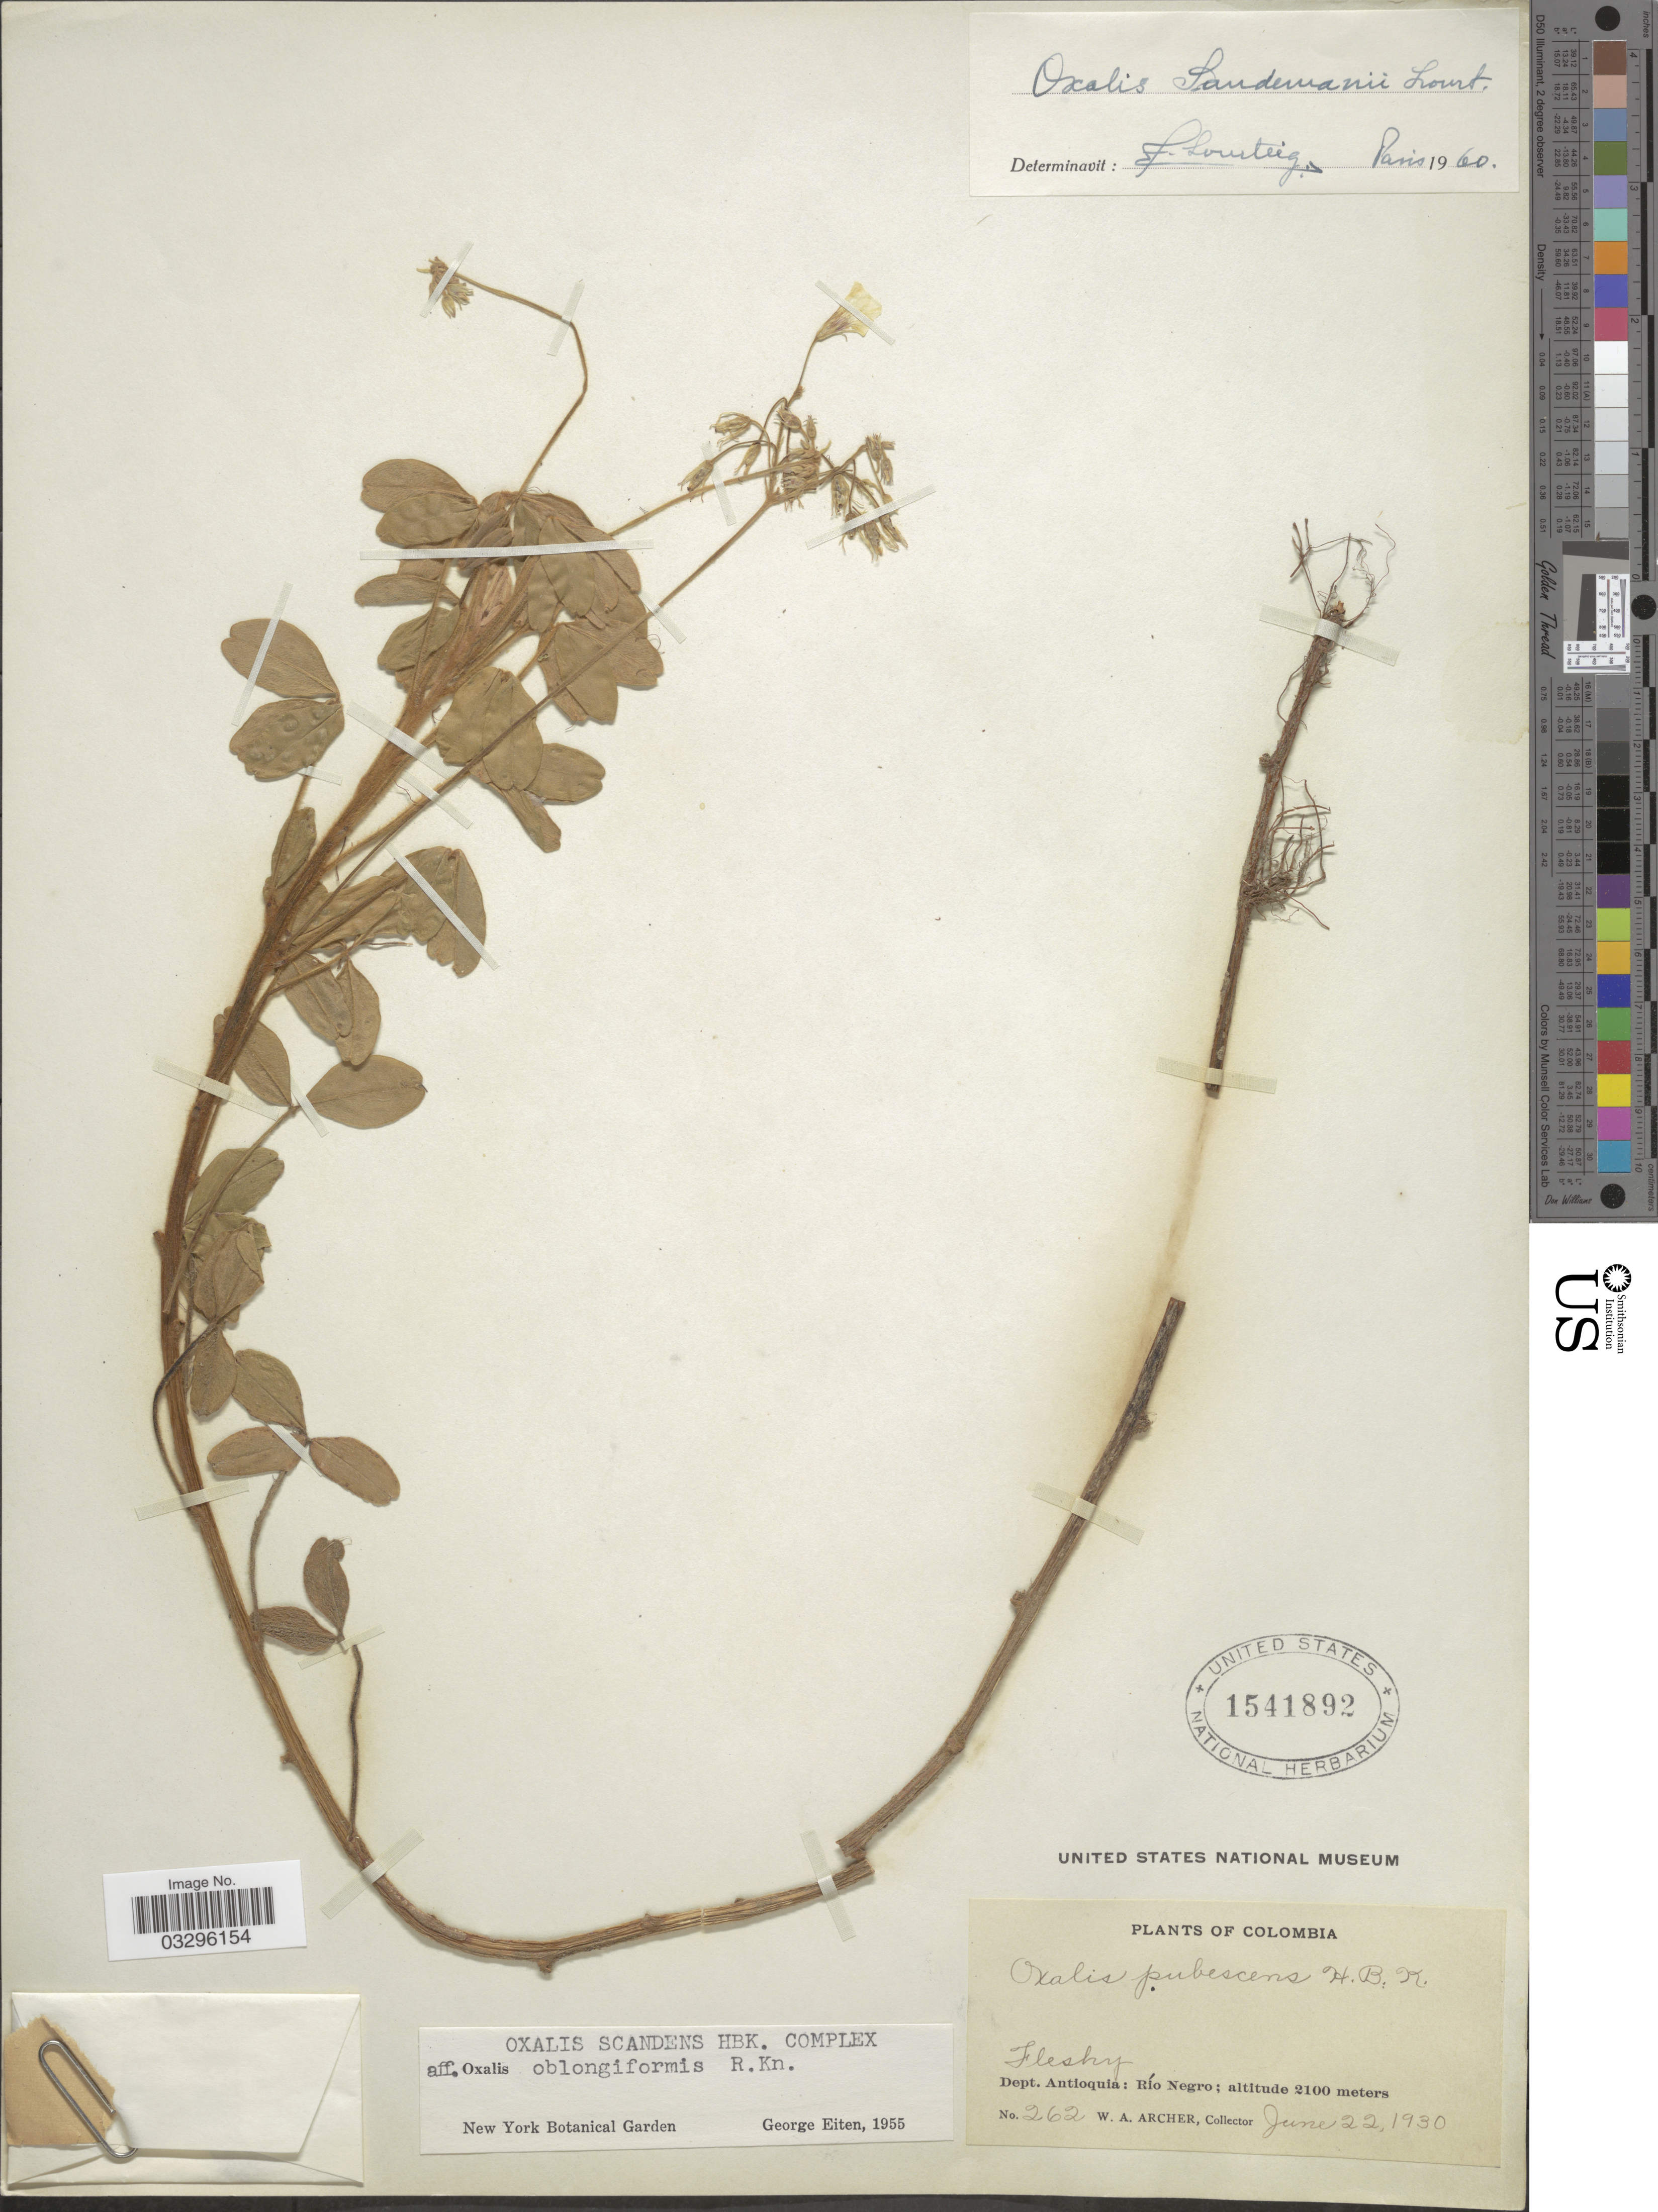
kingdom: Plantae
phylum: Tracheophyta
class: Magnoliopsida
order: Oxalidales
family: Oxalidaceae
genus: Oxalis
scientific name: Oxalis sandemanii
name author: Lourteig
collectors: W. Archer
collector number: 262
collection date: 1930-06-22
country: Colombia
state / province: Antioquia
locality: Dept. Antioquia: Río Negro.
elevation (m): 2100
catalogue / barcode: US 1541892